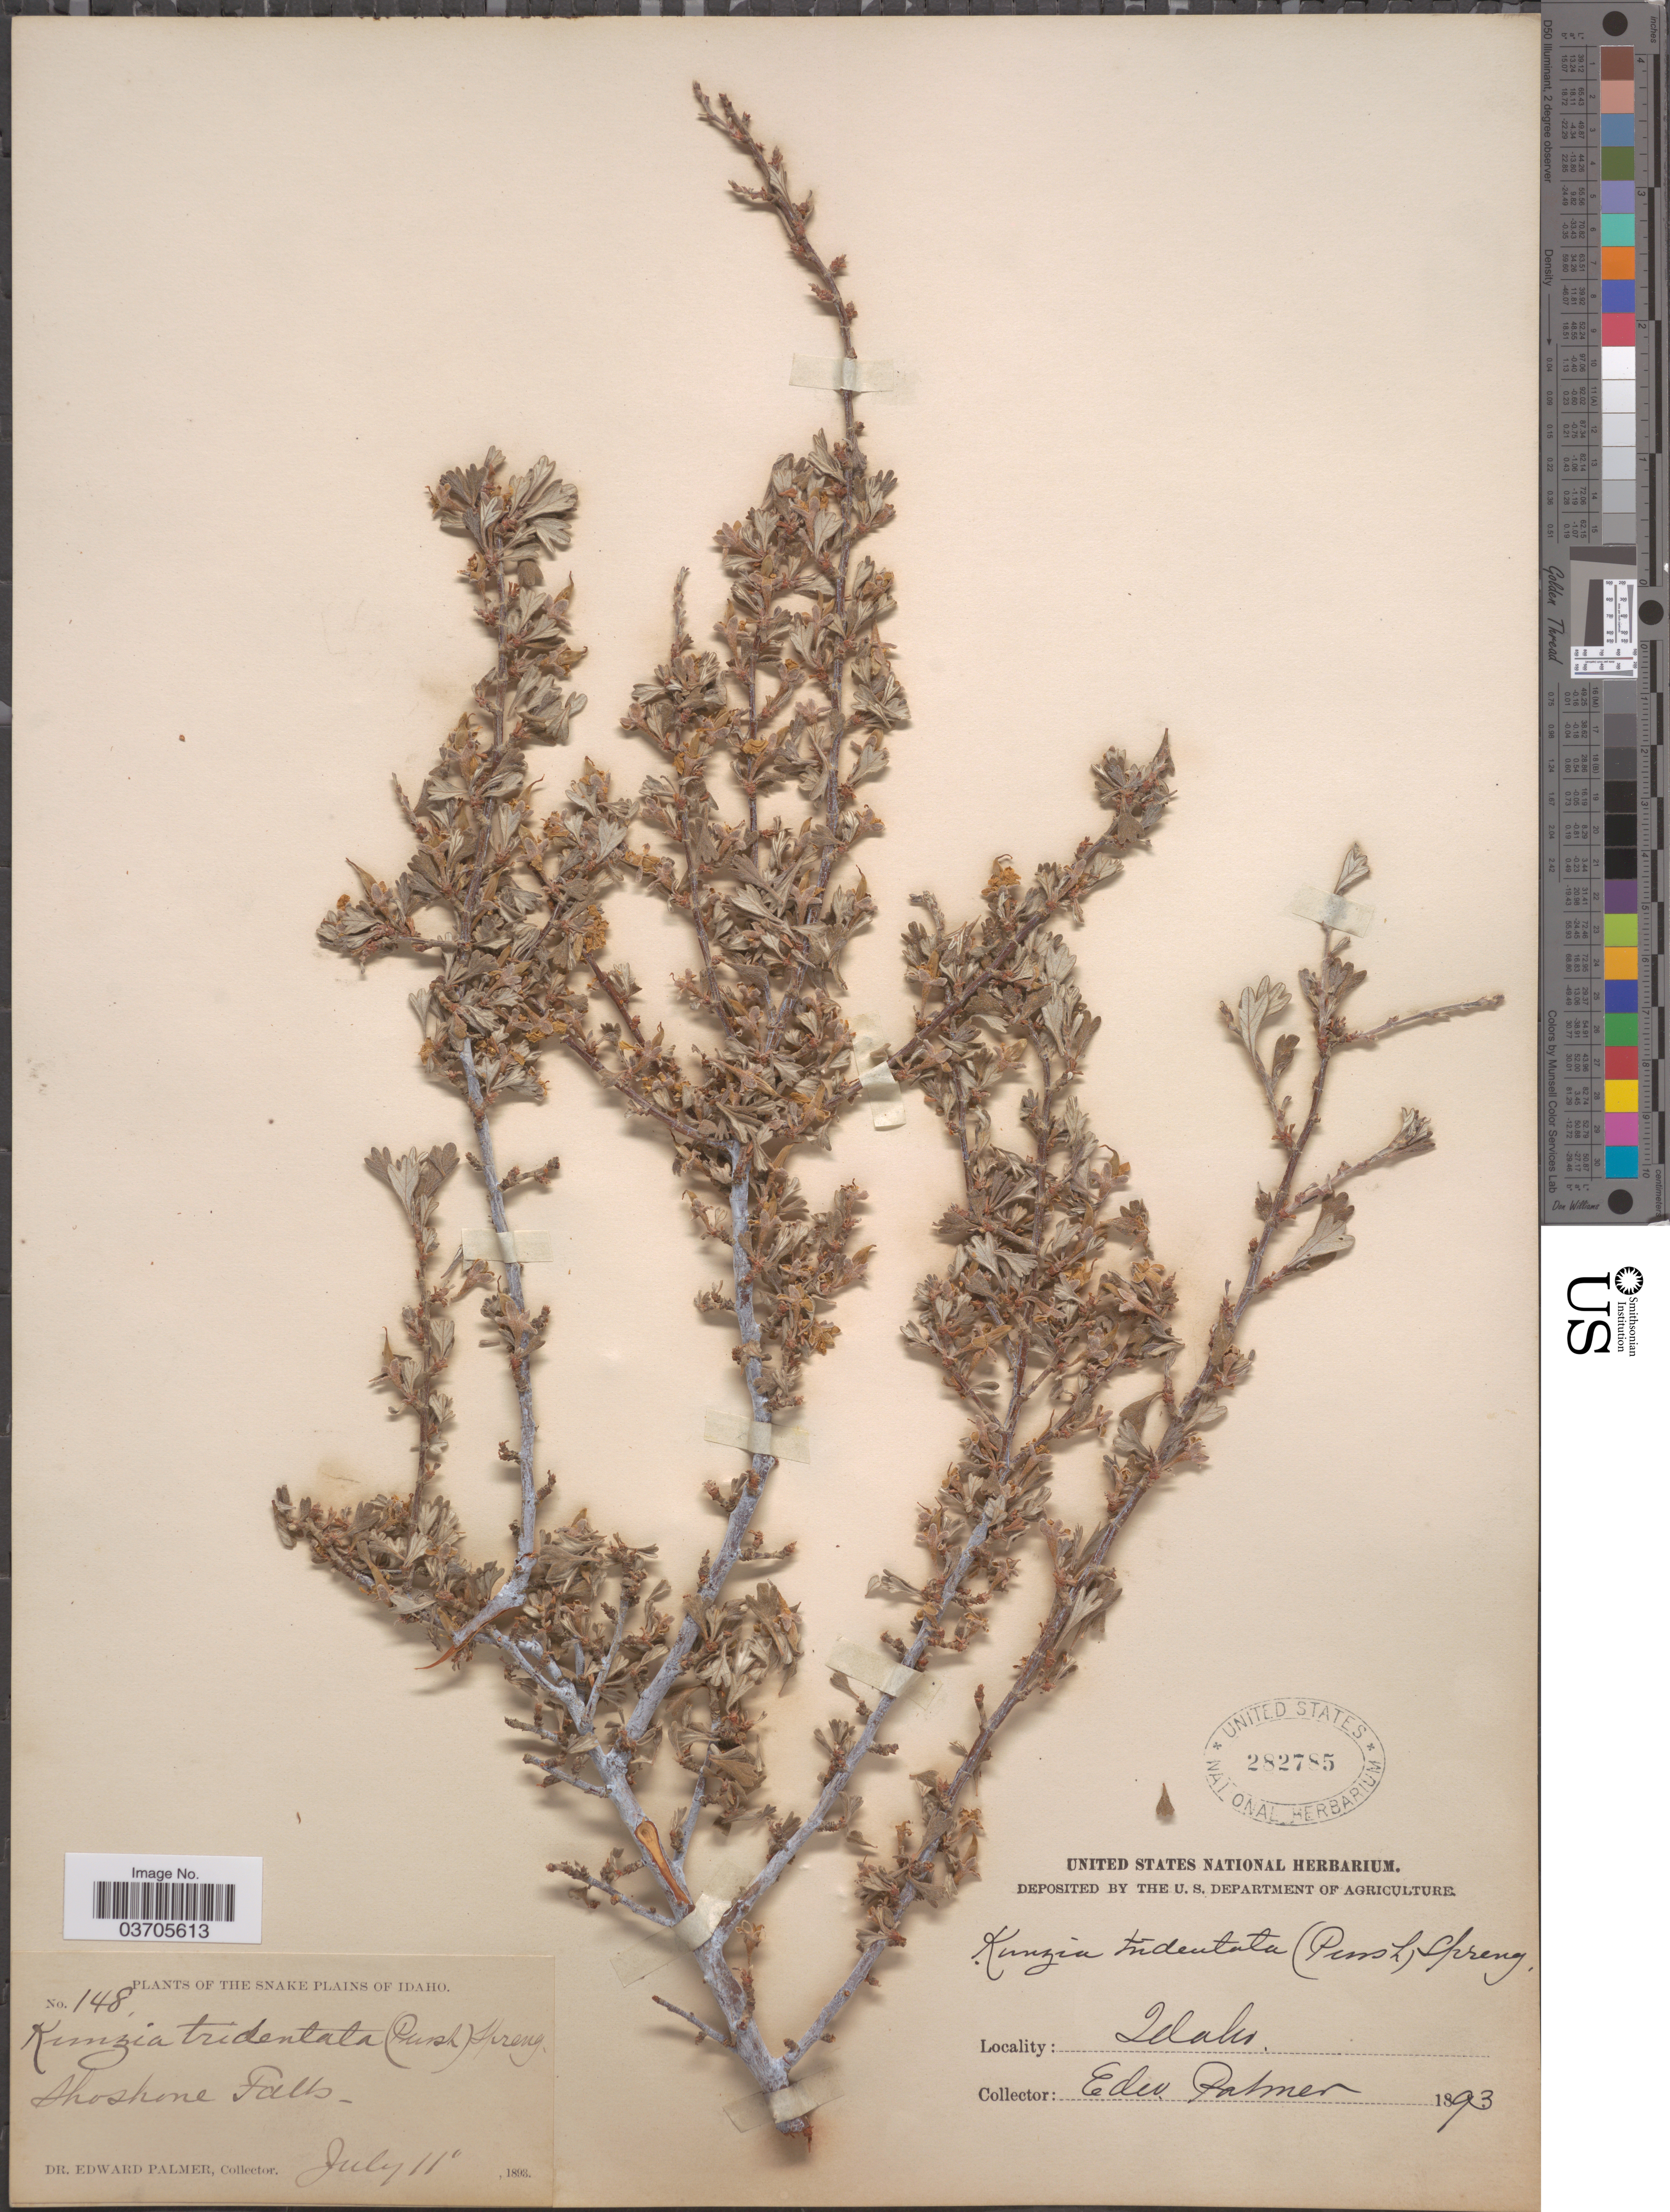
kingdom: Plantae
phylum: Tracheophyta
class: Magnoliopsida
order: Rosales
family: Rosaceae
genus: Purshia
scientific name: Purshia tridentata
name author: (Pursh) DC.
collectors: E. Palmer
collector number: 148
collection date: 1893-07-11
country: United States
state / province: Idaho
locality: Snake Plains of Idaho. Shoshone Falls.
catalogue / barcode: US 282785